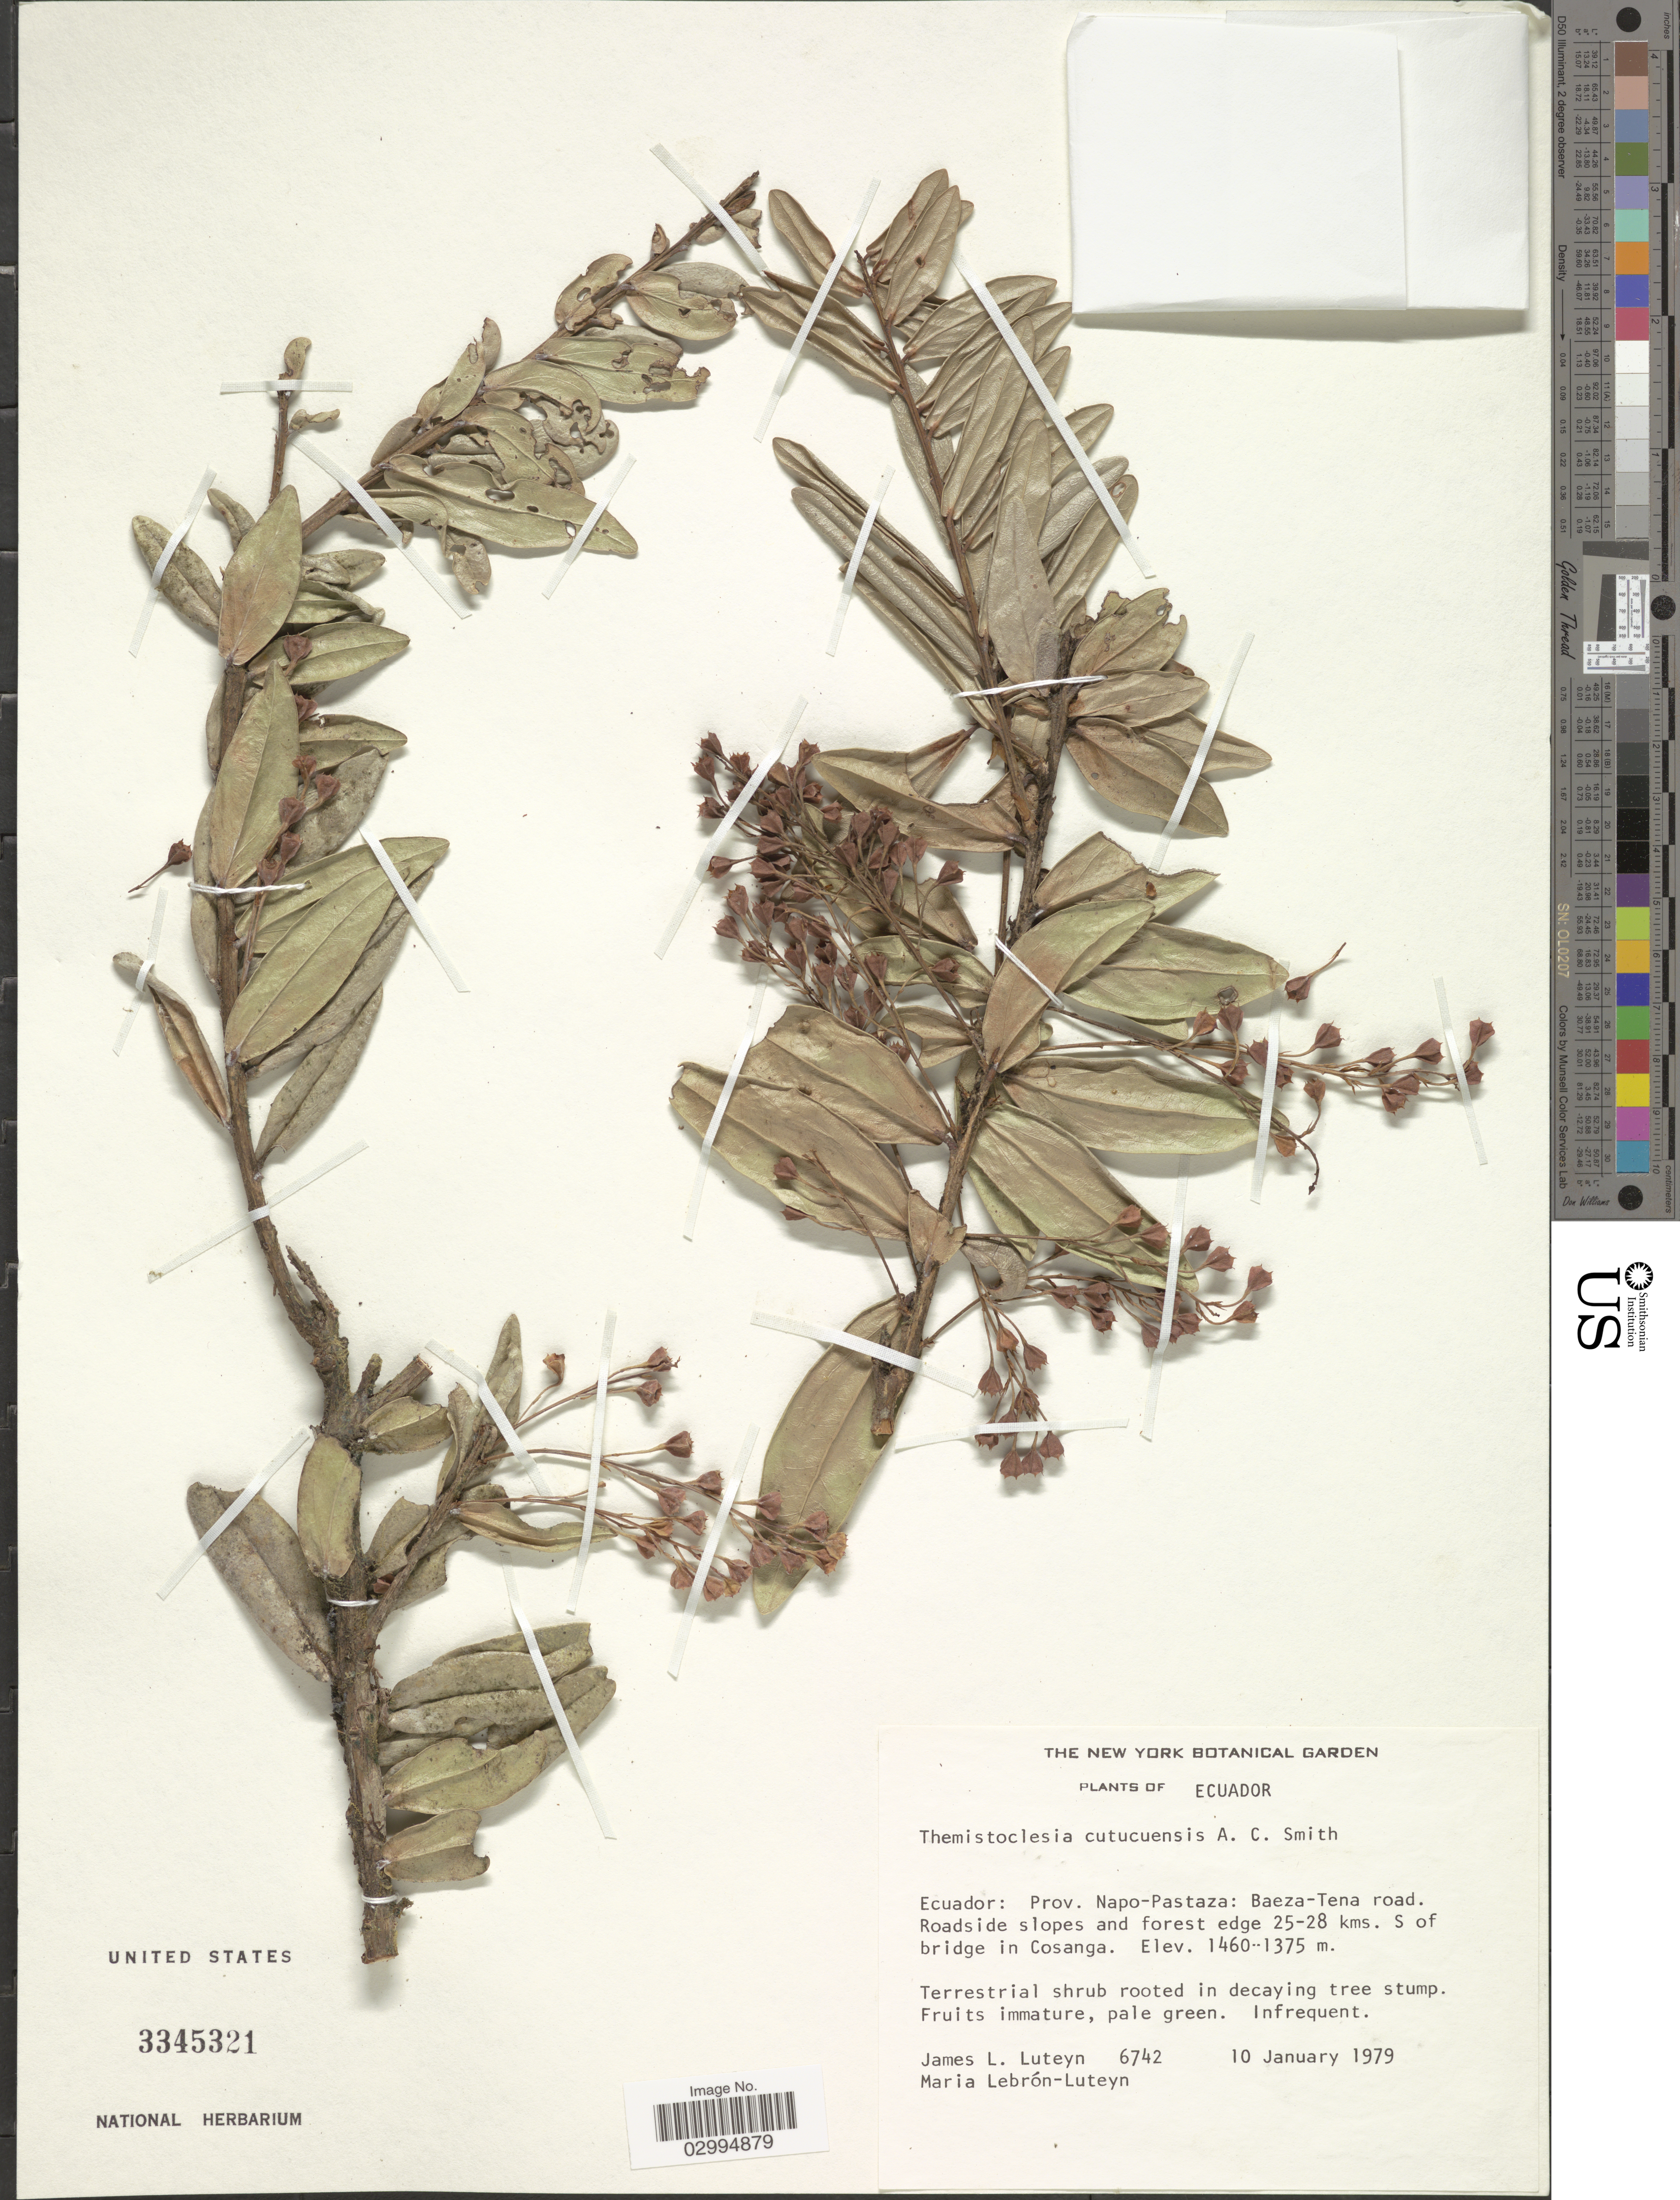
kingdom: Plantae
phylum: Tracheophyta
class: Magnoliopsida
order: Ericales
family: Ericaceae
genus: Themistoclesia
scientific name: Themistoclesia cutucuensis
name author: A.C. Sm.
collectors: J. Luteyn & M. L. Lebrón-Luteyn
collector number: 6742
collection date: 1979-01-10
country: Ecuador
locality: Prov. Napo-Pastaza: Baeza-Tena road. Roadsides slopes and forest edge 25-28 kms. S. of bridge in Cosanga.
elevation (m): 1375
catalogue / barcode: US 3345321